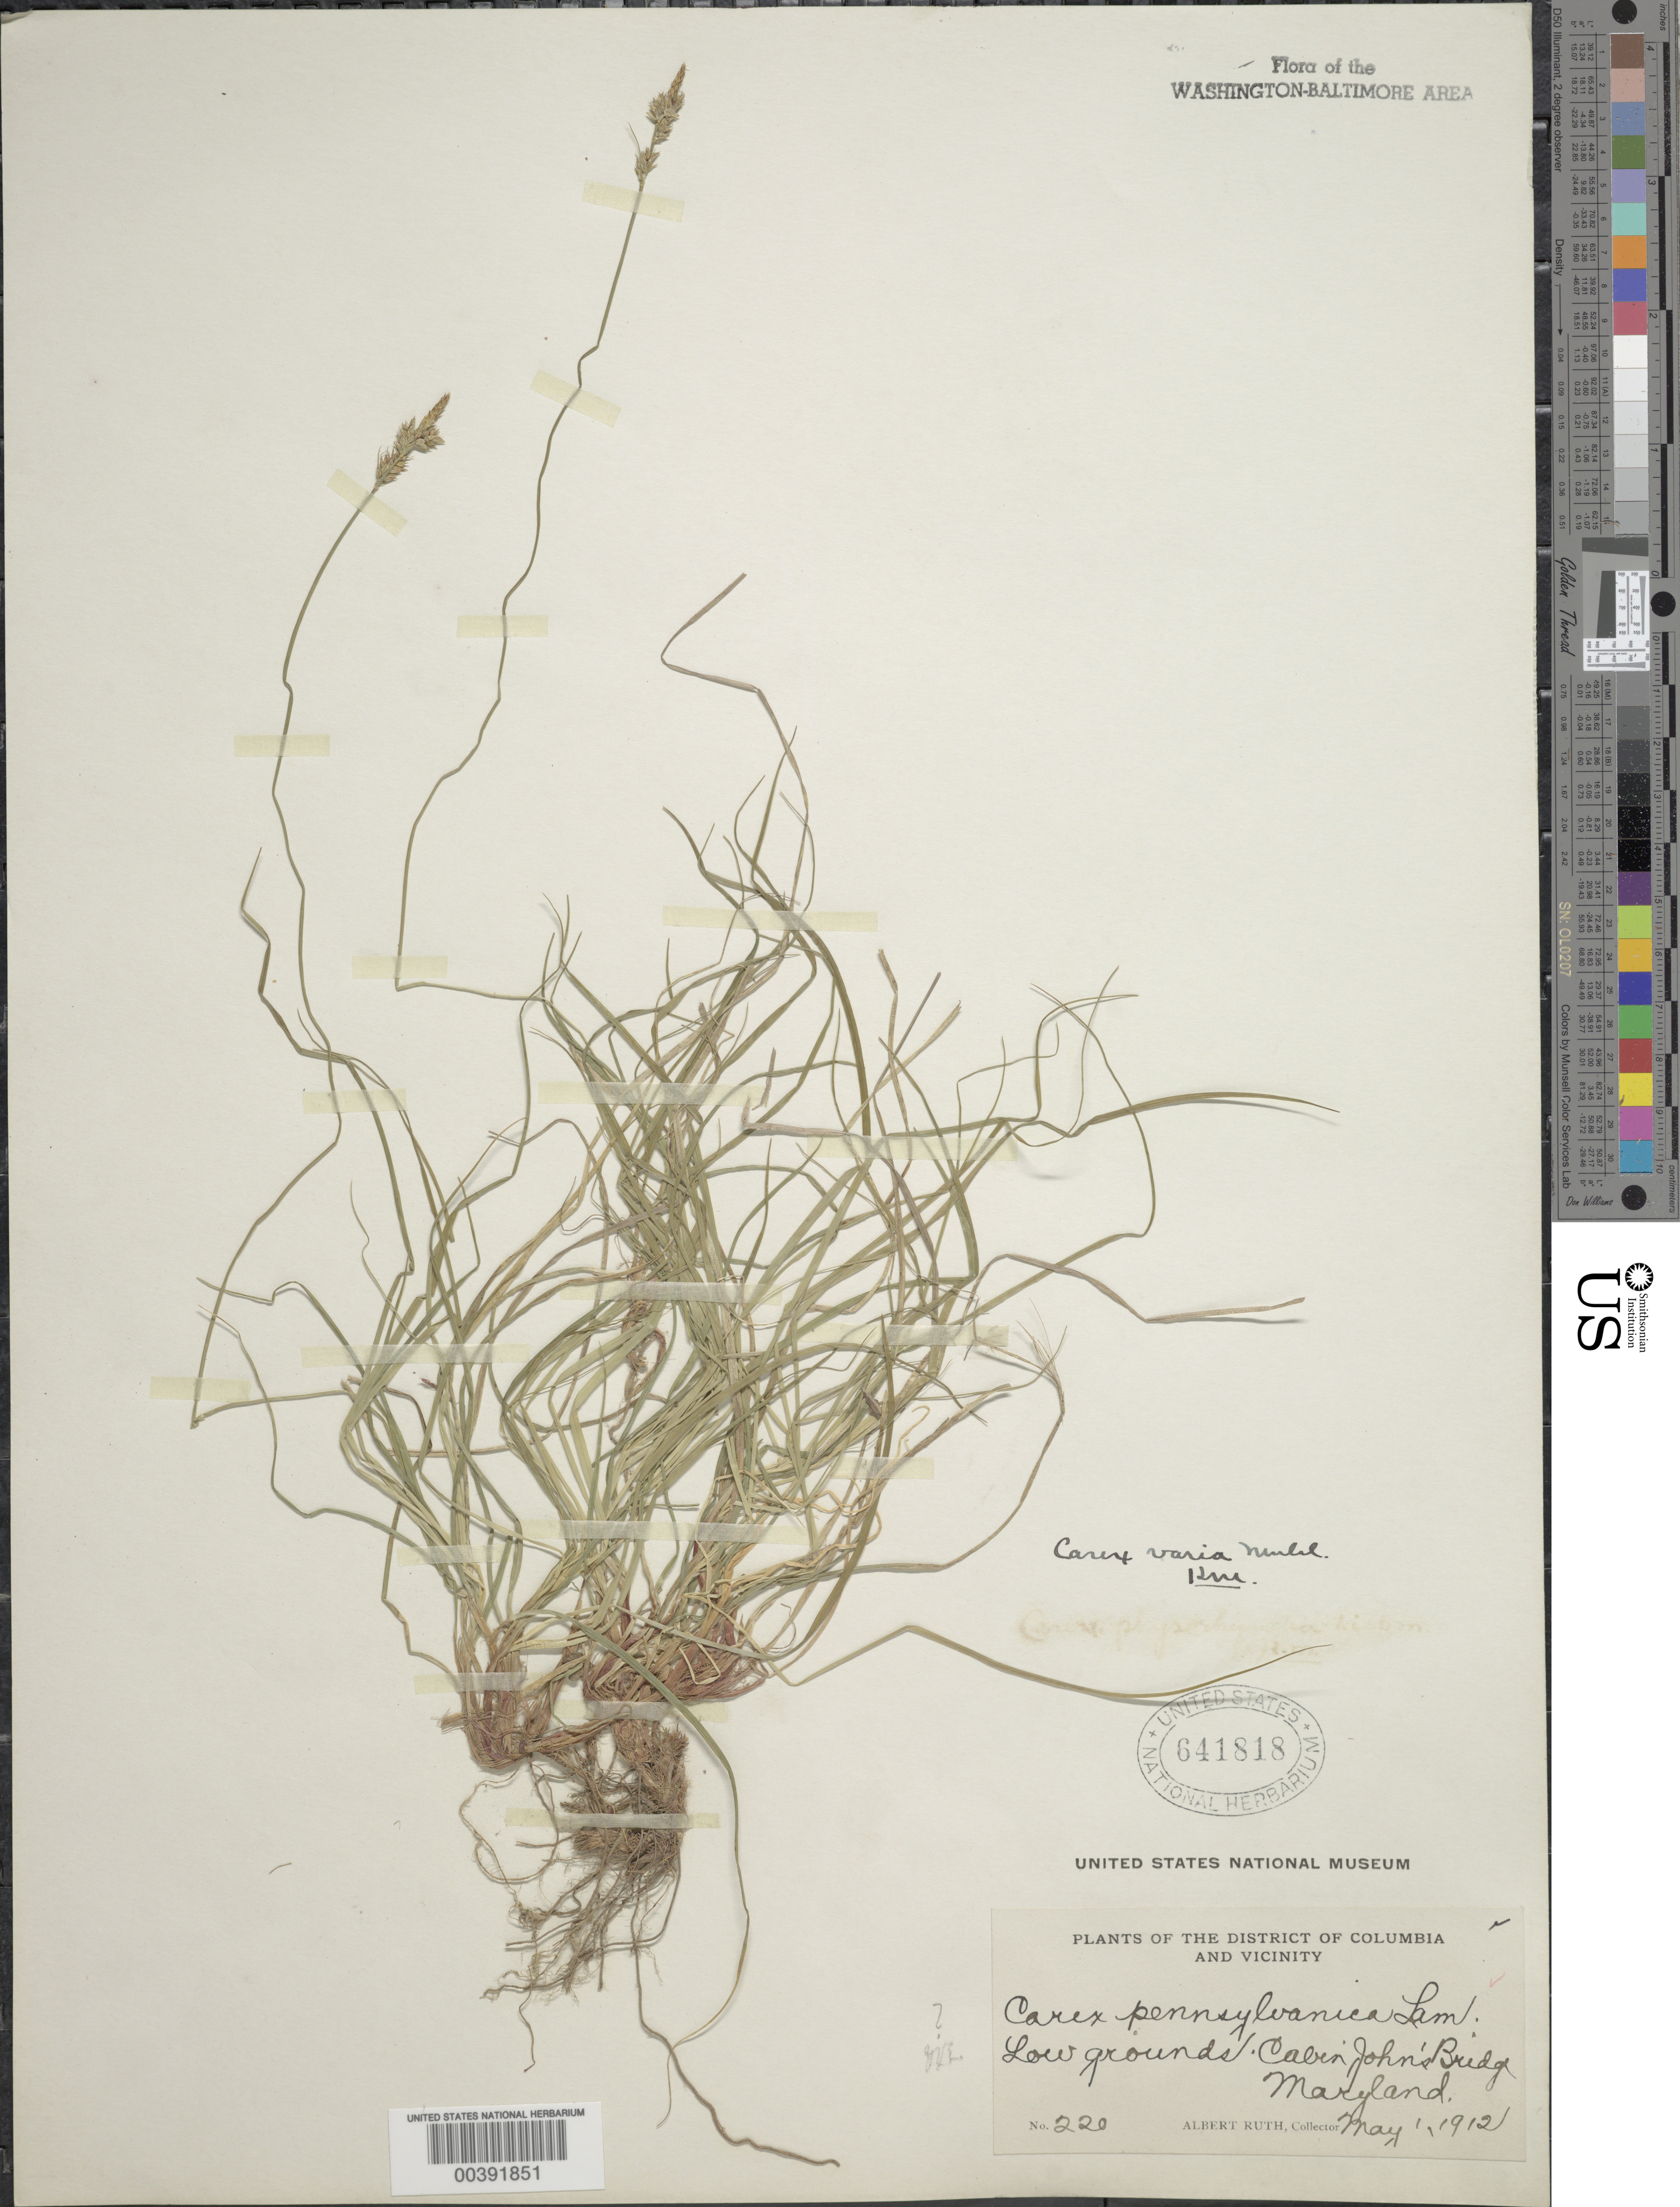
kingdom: Plantae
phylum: Tracheophyta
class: Liliopsida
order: Poales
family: Cyperaceae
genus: Carex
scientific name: Carex albicans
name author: Willd. ex Spreng.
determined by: Shetler, Stanwyn G., (US), NMNH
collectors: A. Ruth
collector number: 220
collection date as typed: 01 May 1912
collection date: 1912-05-01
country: United States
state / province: Maryland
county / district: Montgomery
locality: Cabin John Bridge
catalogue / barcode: US 641818